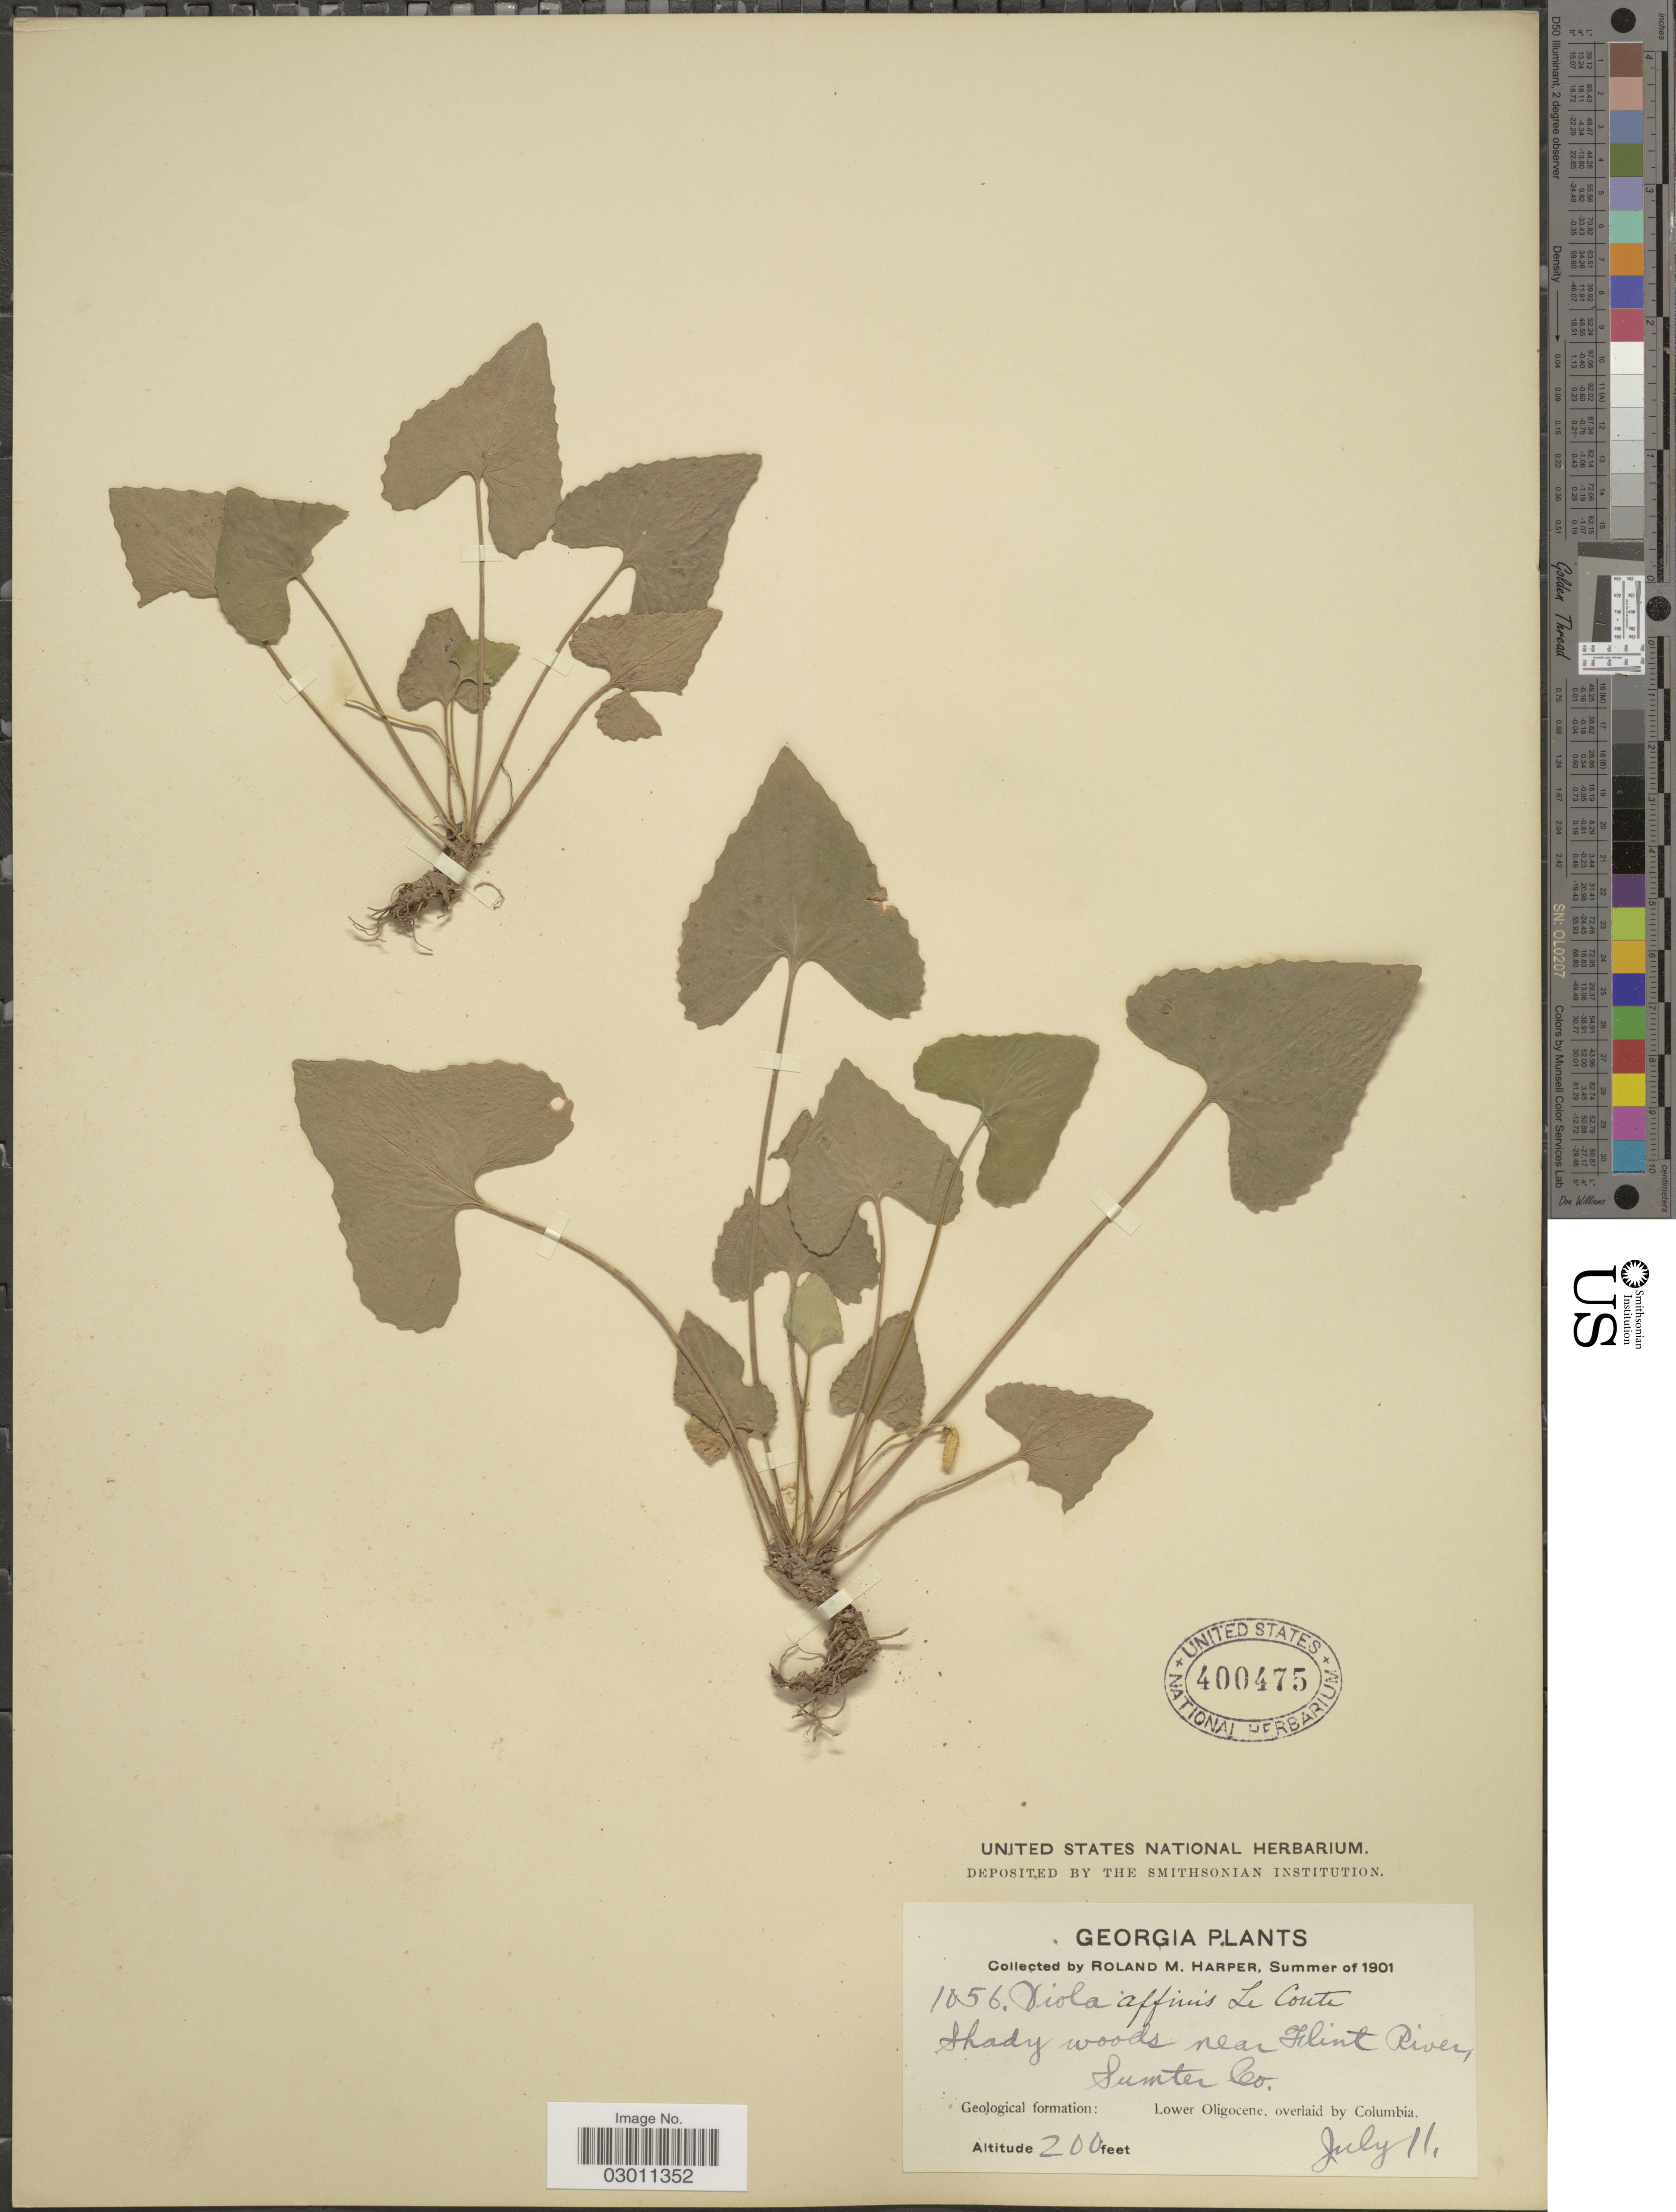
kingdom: Plantae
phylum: Tracheophyta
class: Magnoliopsida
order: Malpighiales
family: Violaceae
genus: Viola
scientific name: Viola affinis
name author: LeConte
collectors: R. M. Harper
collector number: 1056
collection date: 1901-07-11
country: United States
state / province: Georgia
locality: Shady woods near Flint River, Sumter Co., Geological formation: Lower Oligocene, overlaid by Columbia.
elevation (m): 61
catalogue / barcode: US 400475